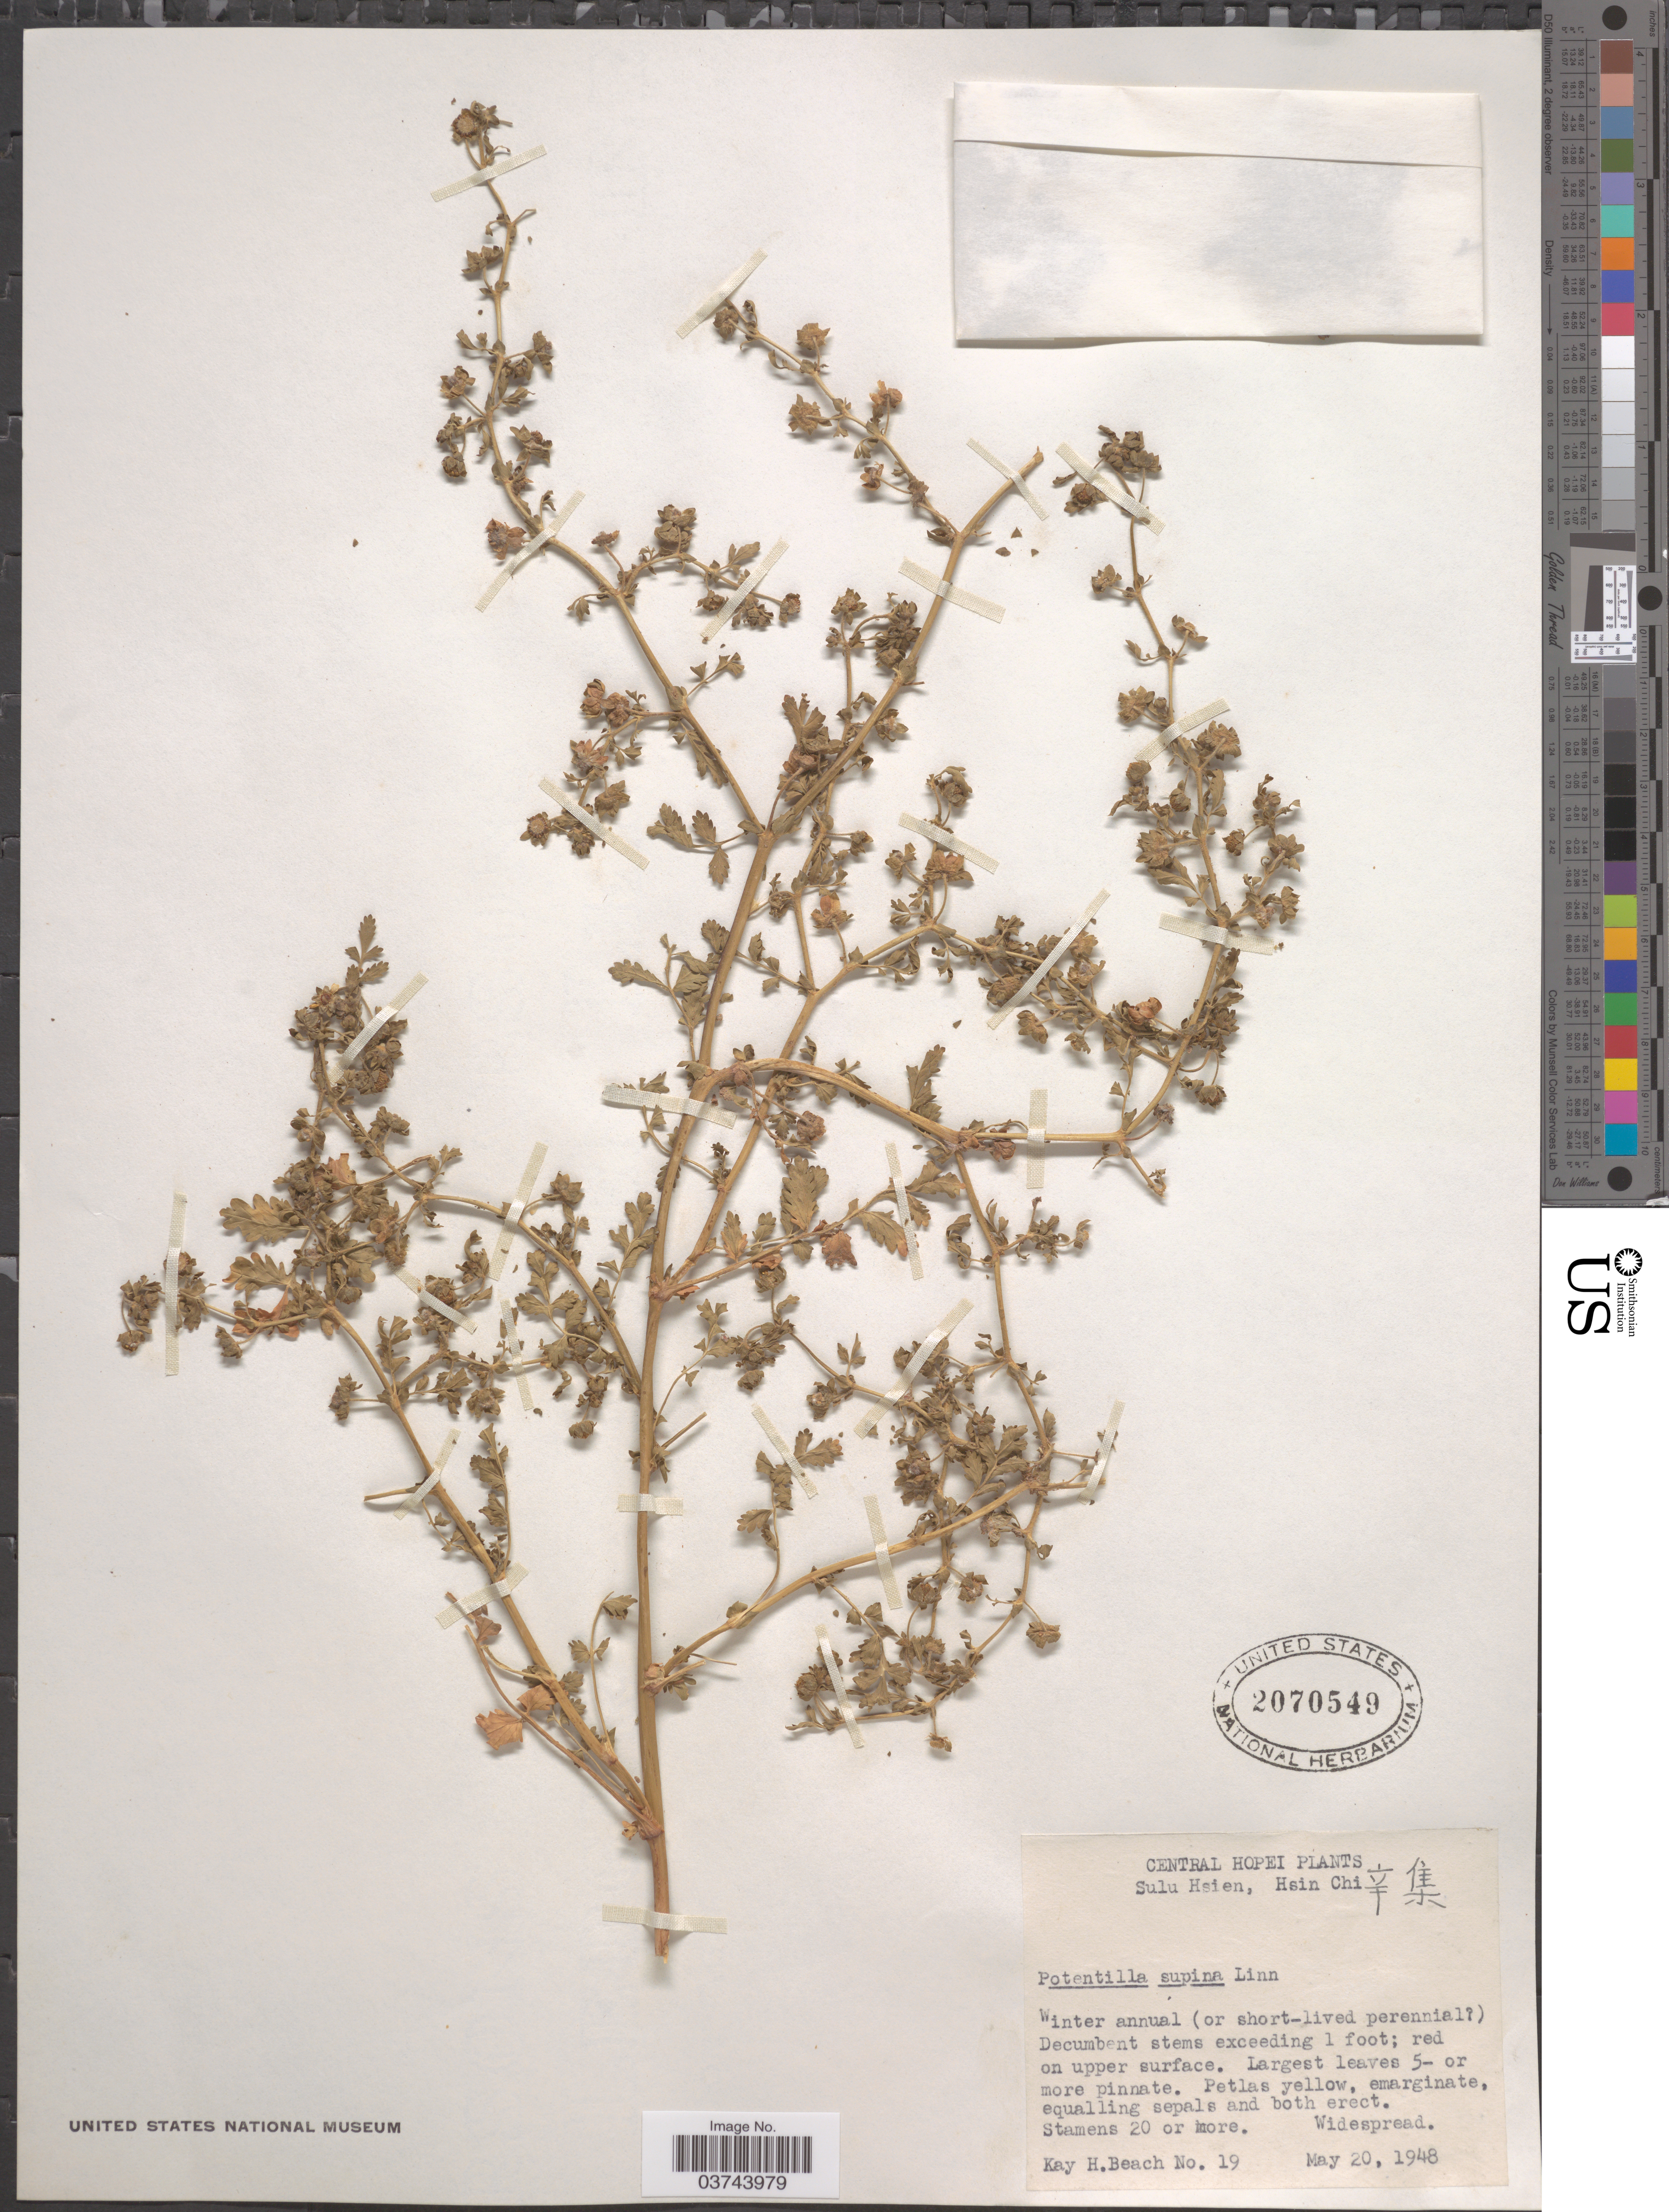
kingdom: Plantae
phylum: Tracheophyta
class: Magnoliopsida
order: Rosales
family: Rosaceae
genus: Potentilla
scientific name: Potentilla supina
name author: L.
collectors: K. H. Beach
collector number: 19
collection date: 1948-05-20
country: China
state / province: Hebei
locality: Central Hopei. Sulu Hsien, Hsin Chi X.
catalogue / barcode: US 2070549